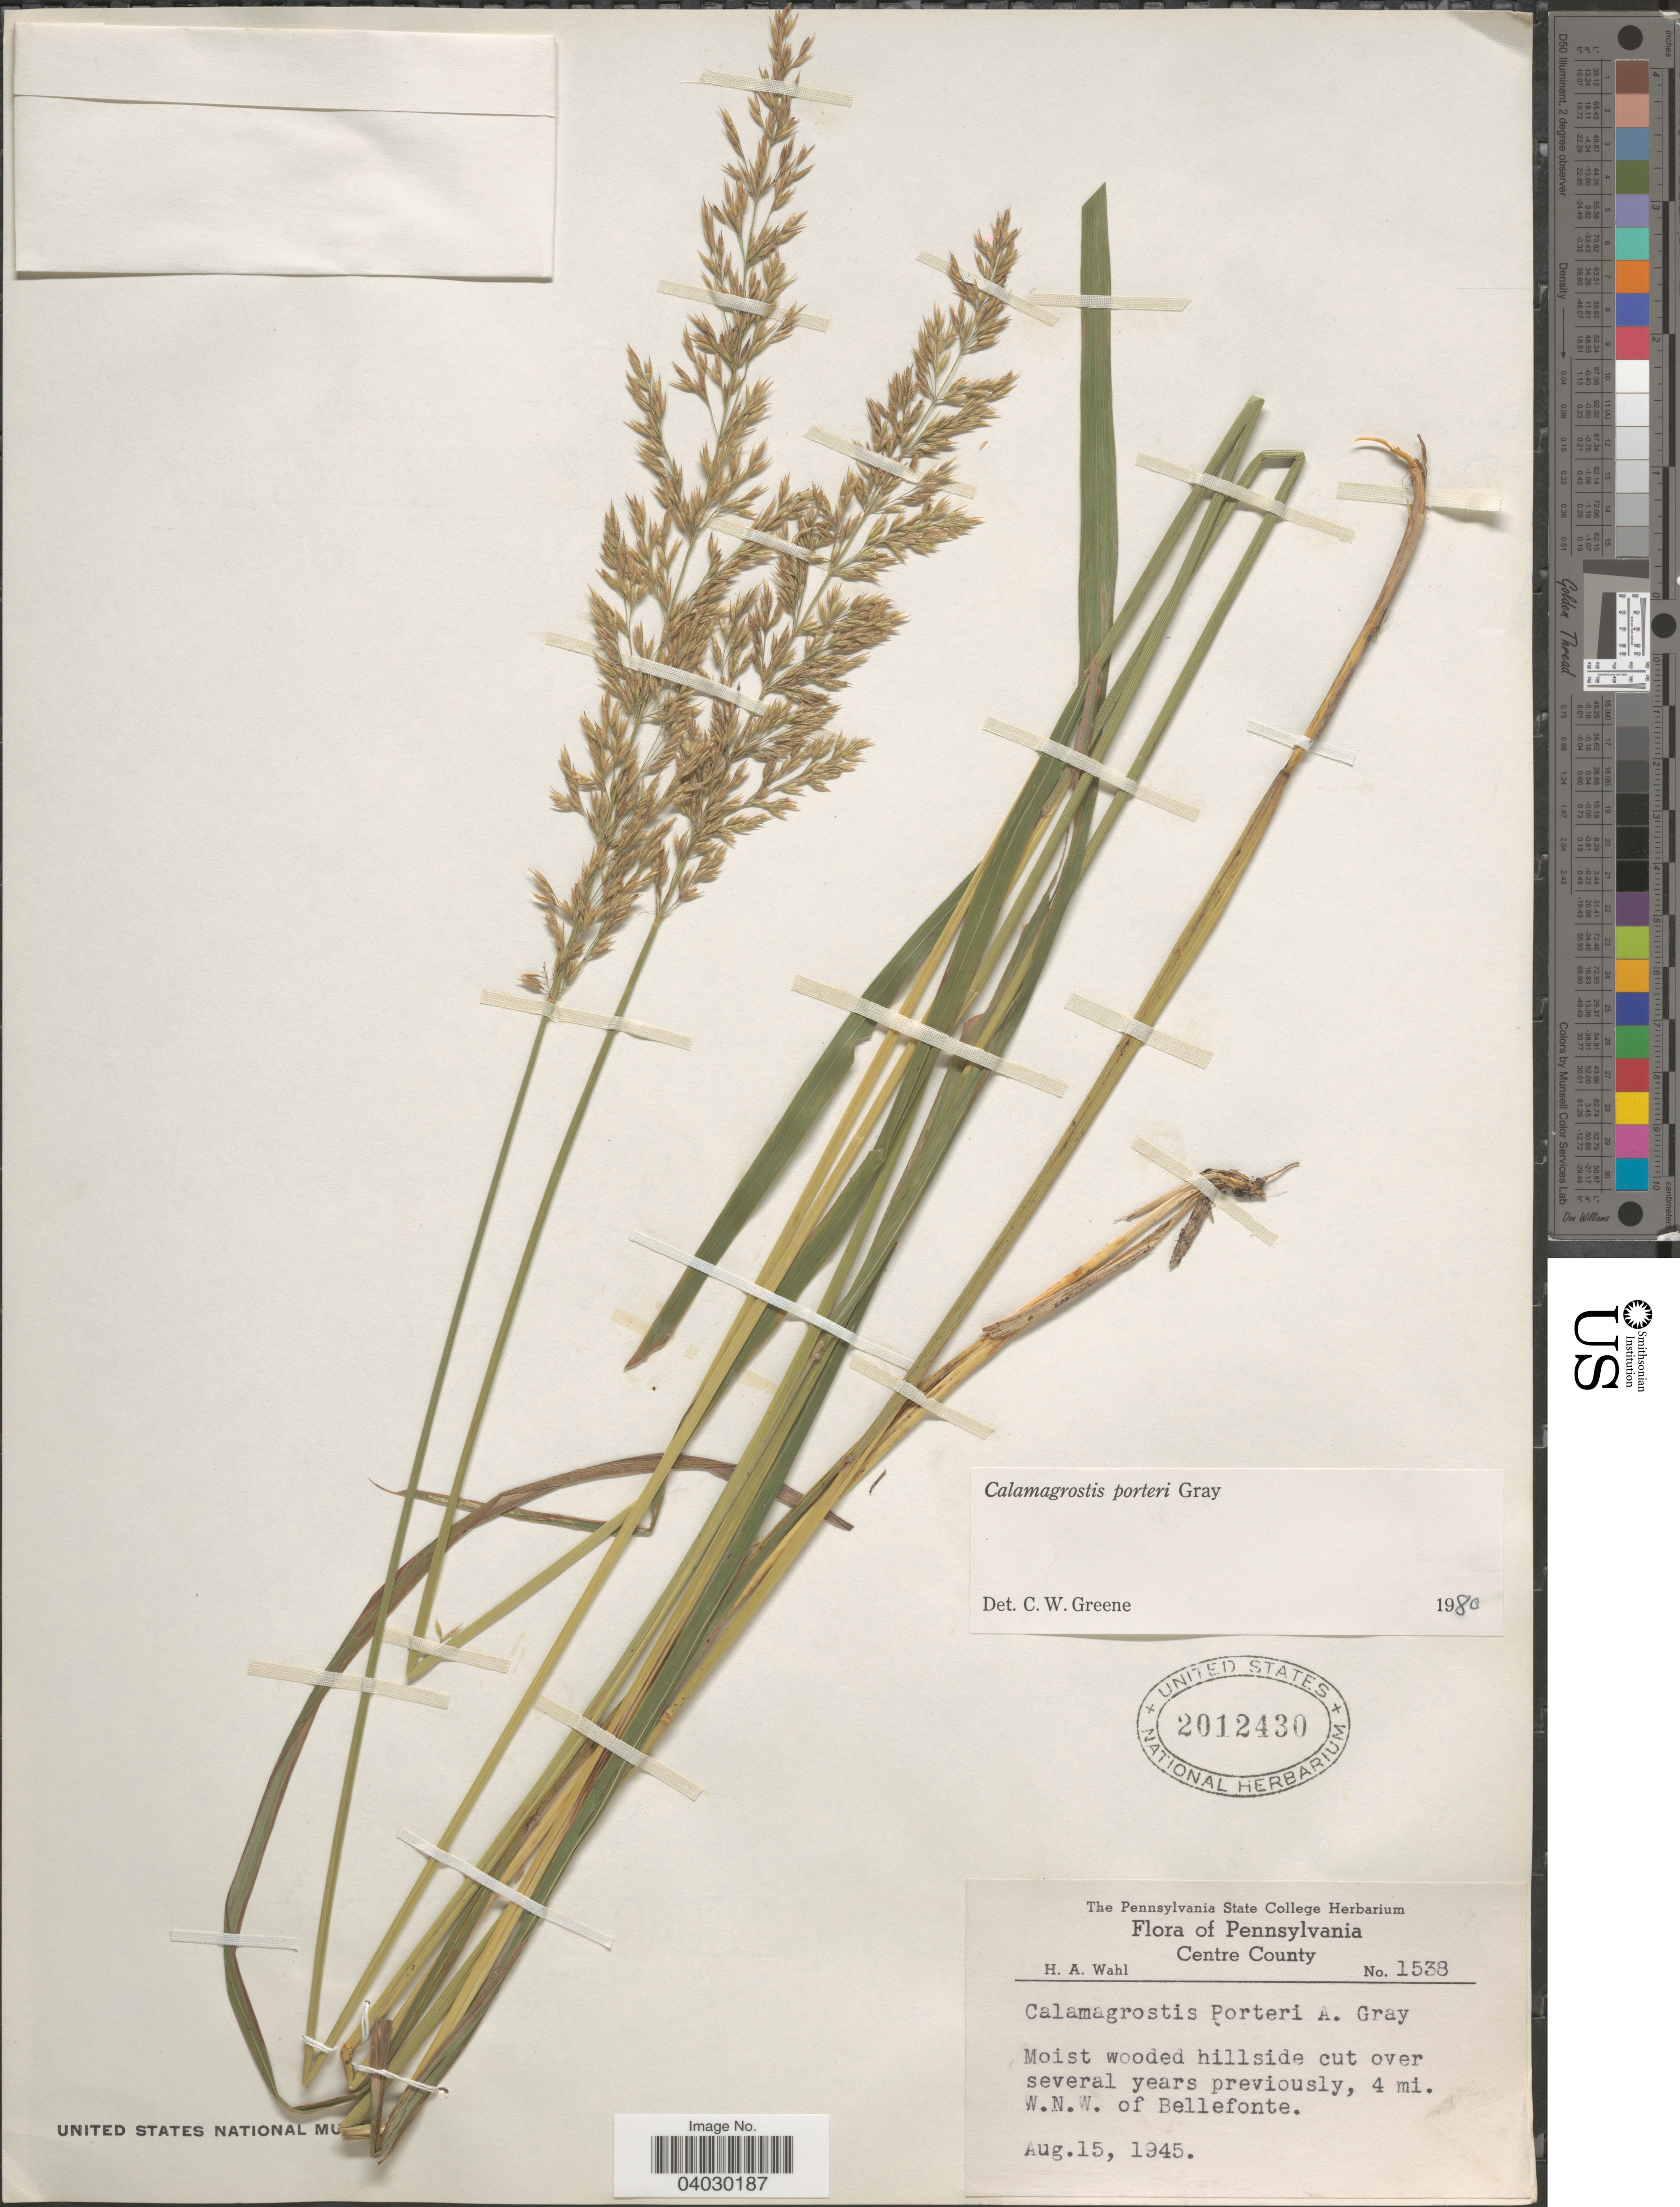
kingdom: Plantae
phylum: Tracheophyta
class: Liliopsida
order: Poales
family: Poaceae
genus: Calamagrostis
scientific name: Calamagrostis porteri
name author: A. Gray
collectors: H. A. Wahl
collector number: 1538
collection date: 1945-08-15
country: United States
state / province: Pennsylvania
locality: Centre County. 4 mi. W.N.W. of Bellefonte.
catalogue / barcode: US 2012430